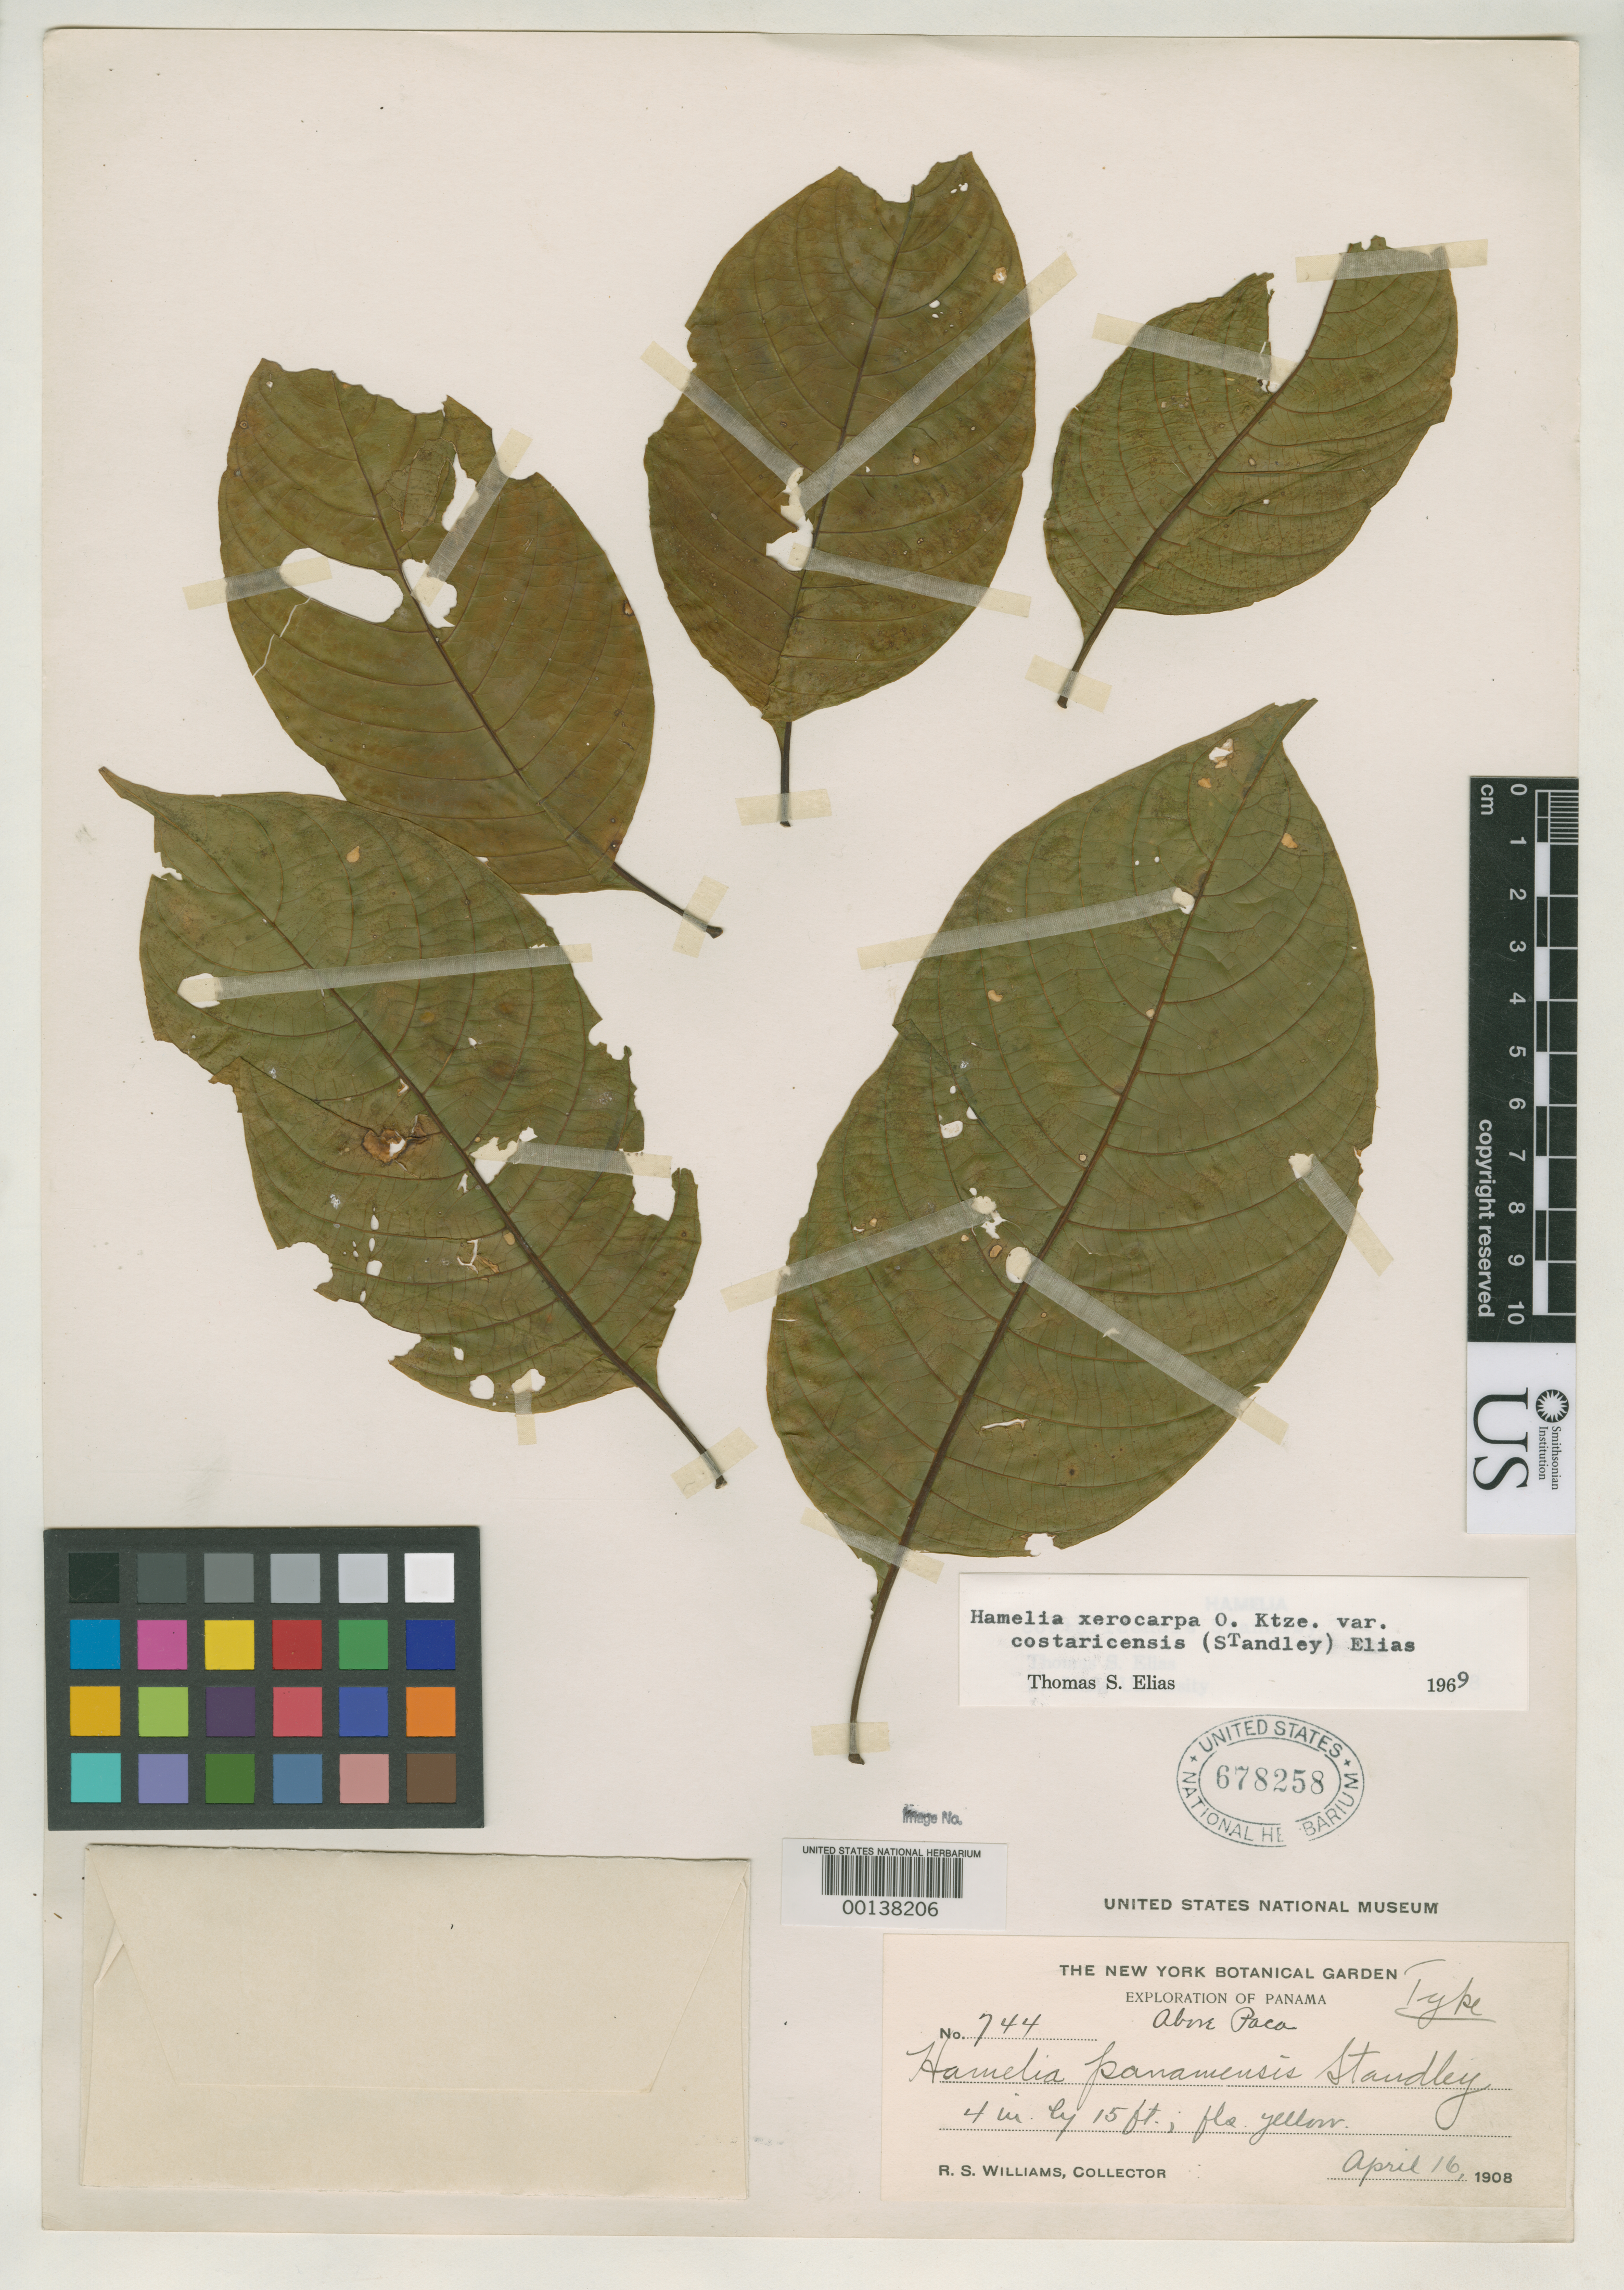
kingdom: Plantae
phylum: Tracheophyta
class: Magnoliopsida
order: Gentianales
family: Rubiaceae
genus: Hamelia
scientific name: Hamelia panamensis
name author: Standl.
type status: Holotype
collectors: R. S. Williams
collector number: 744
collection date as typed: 16 Apr 1908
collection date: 1908-04-16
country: Panama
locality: Above Paca.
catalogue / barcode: US 678258